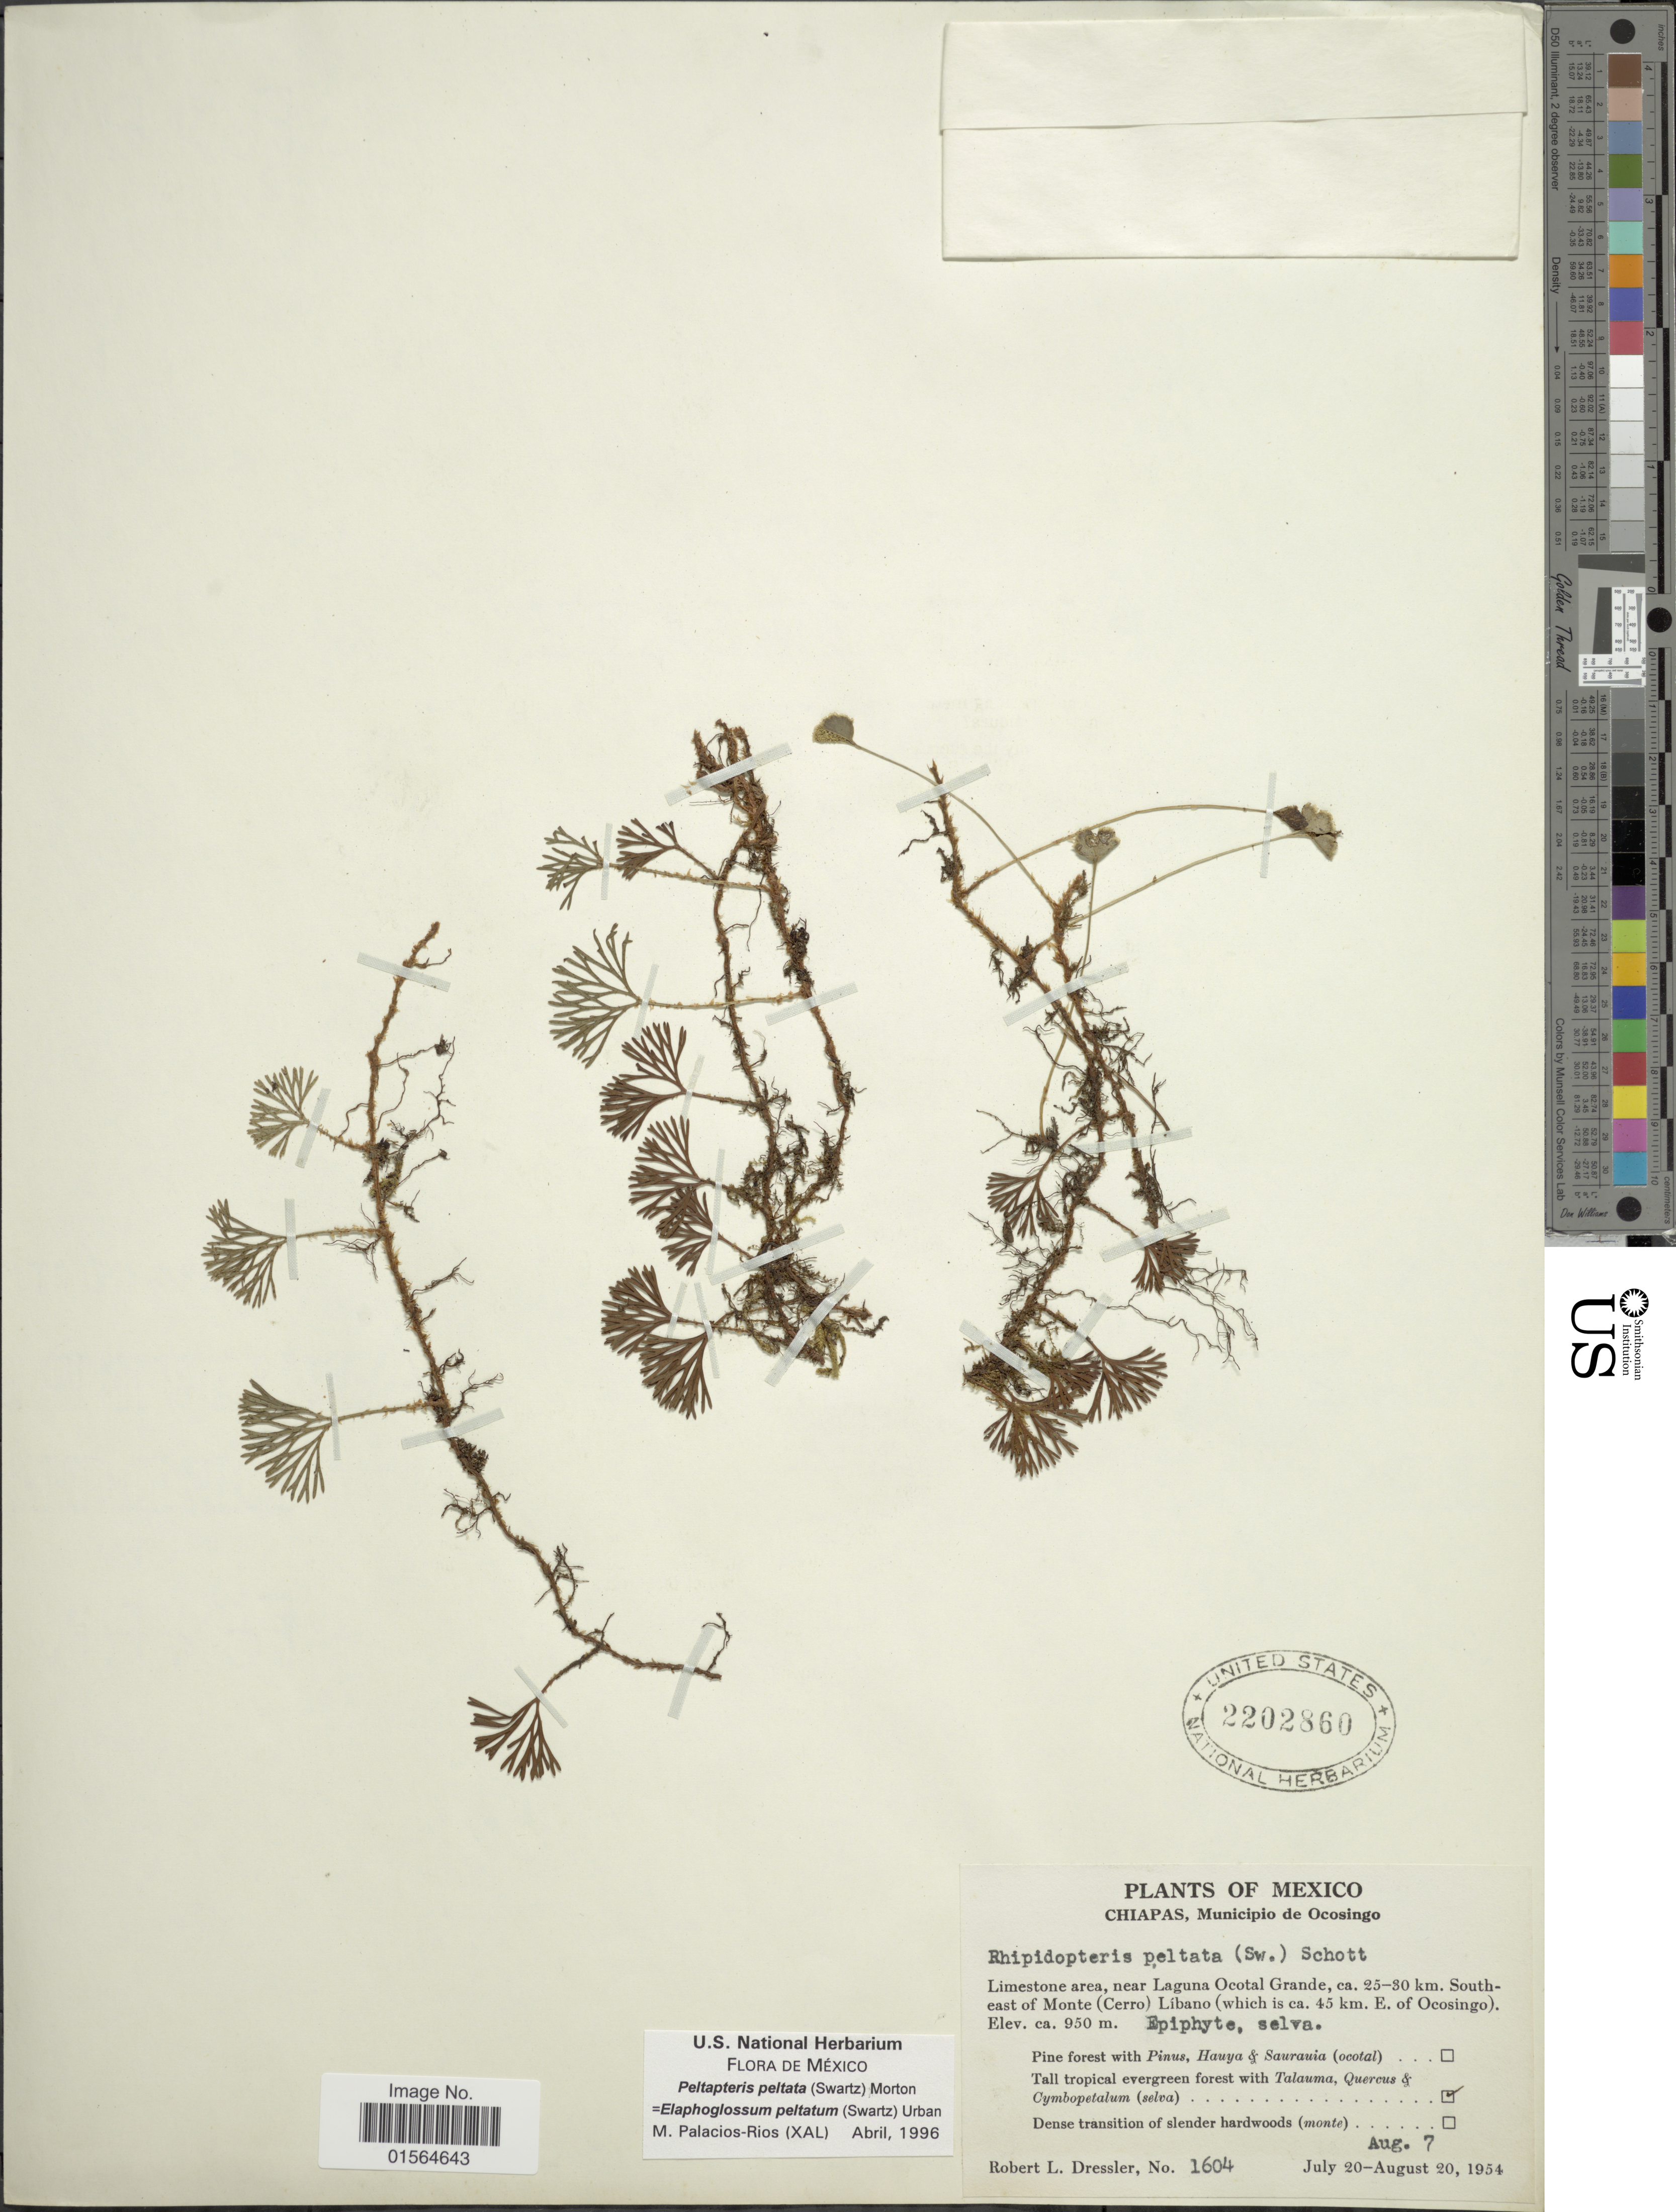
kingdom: Plantae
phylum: Tracheophyta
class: Polypodiopsida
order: Polypodiales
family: Dryopteridaceae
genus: Elaphoglossum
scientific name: Elaphoglossum peltatum f. peltatum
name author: (Sw.) Urb.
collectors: R. Dressler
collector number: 1604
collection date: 1954-07-20/1954-08-20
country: Mexico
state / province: Chiapas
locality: Municipio de Ocosingo, Limestone area, near Laguna Ocotal Grande, ca. 25 - 30 km. Southeast of Monte (Cerro) Libano (which is ca. 45 km. E. Of Ocosingo)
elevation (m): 950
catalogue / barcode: US 2202860